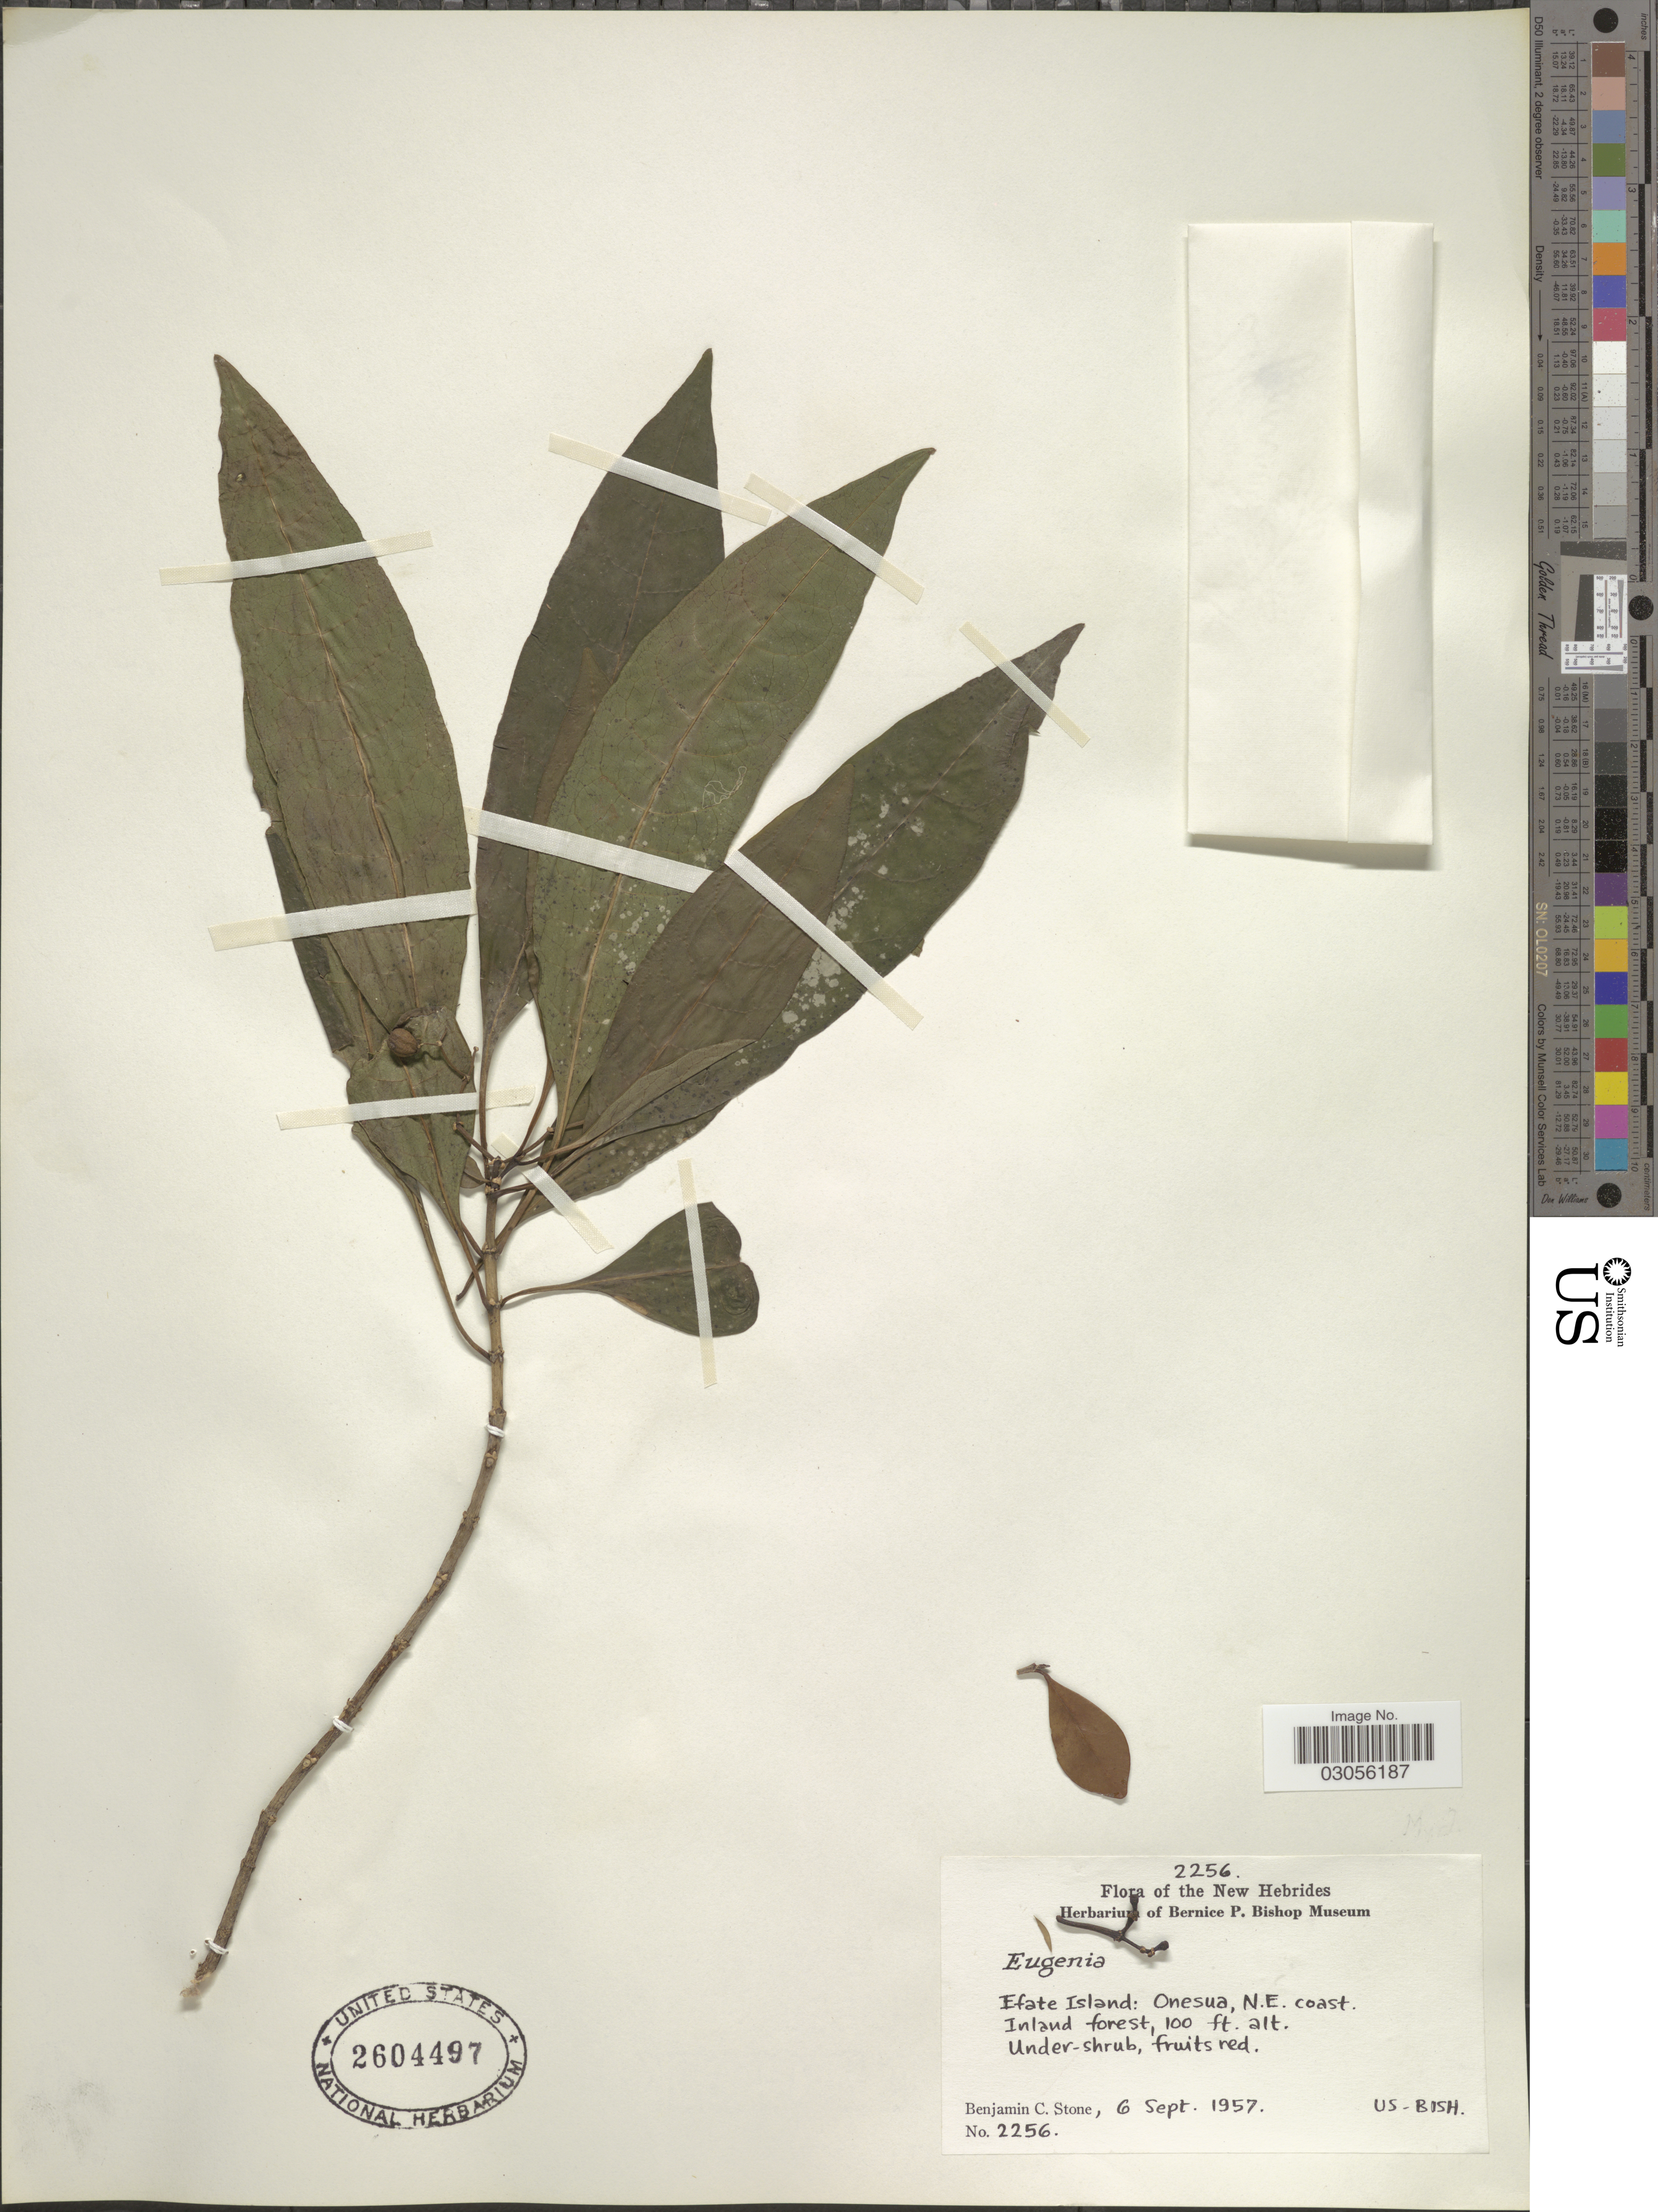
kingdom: Plantae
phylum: Tracheophyta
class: Magnoliopsida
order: Myrtales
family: Myrtaceae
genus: Eugenia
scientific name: Eugenia sp.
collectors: B. C. Stone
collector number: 2256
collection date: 1957-09-06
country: Vanuatu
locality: New Hebrides. Efate Island: Onesua, N.E. coast.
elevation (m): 30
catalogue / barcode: US 2604497